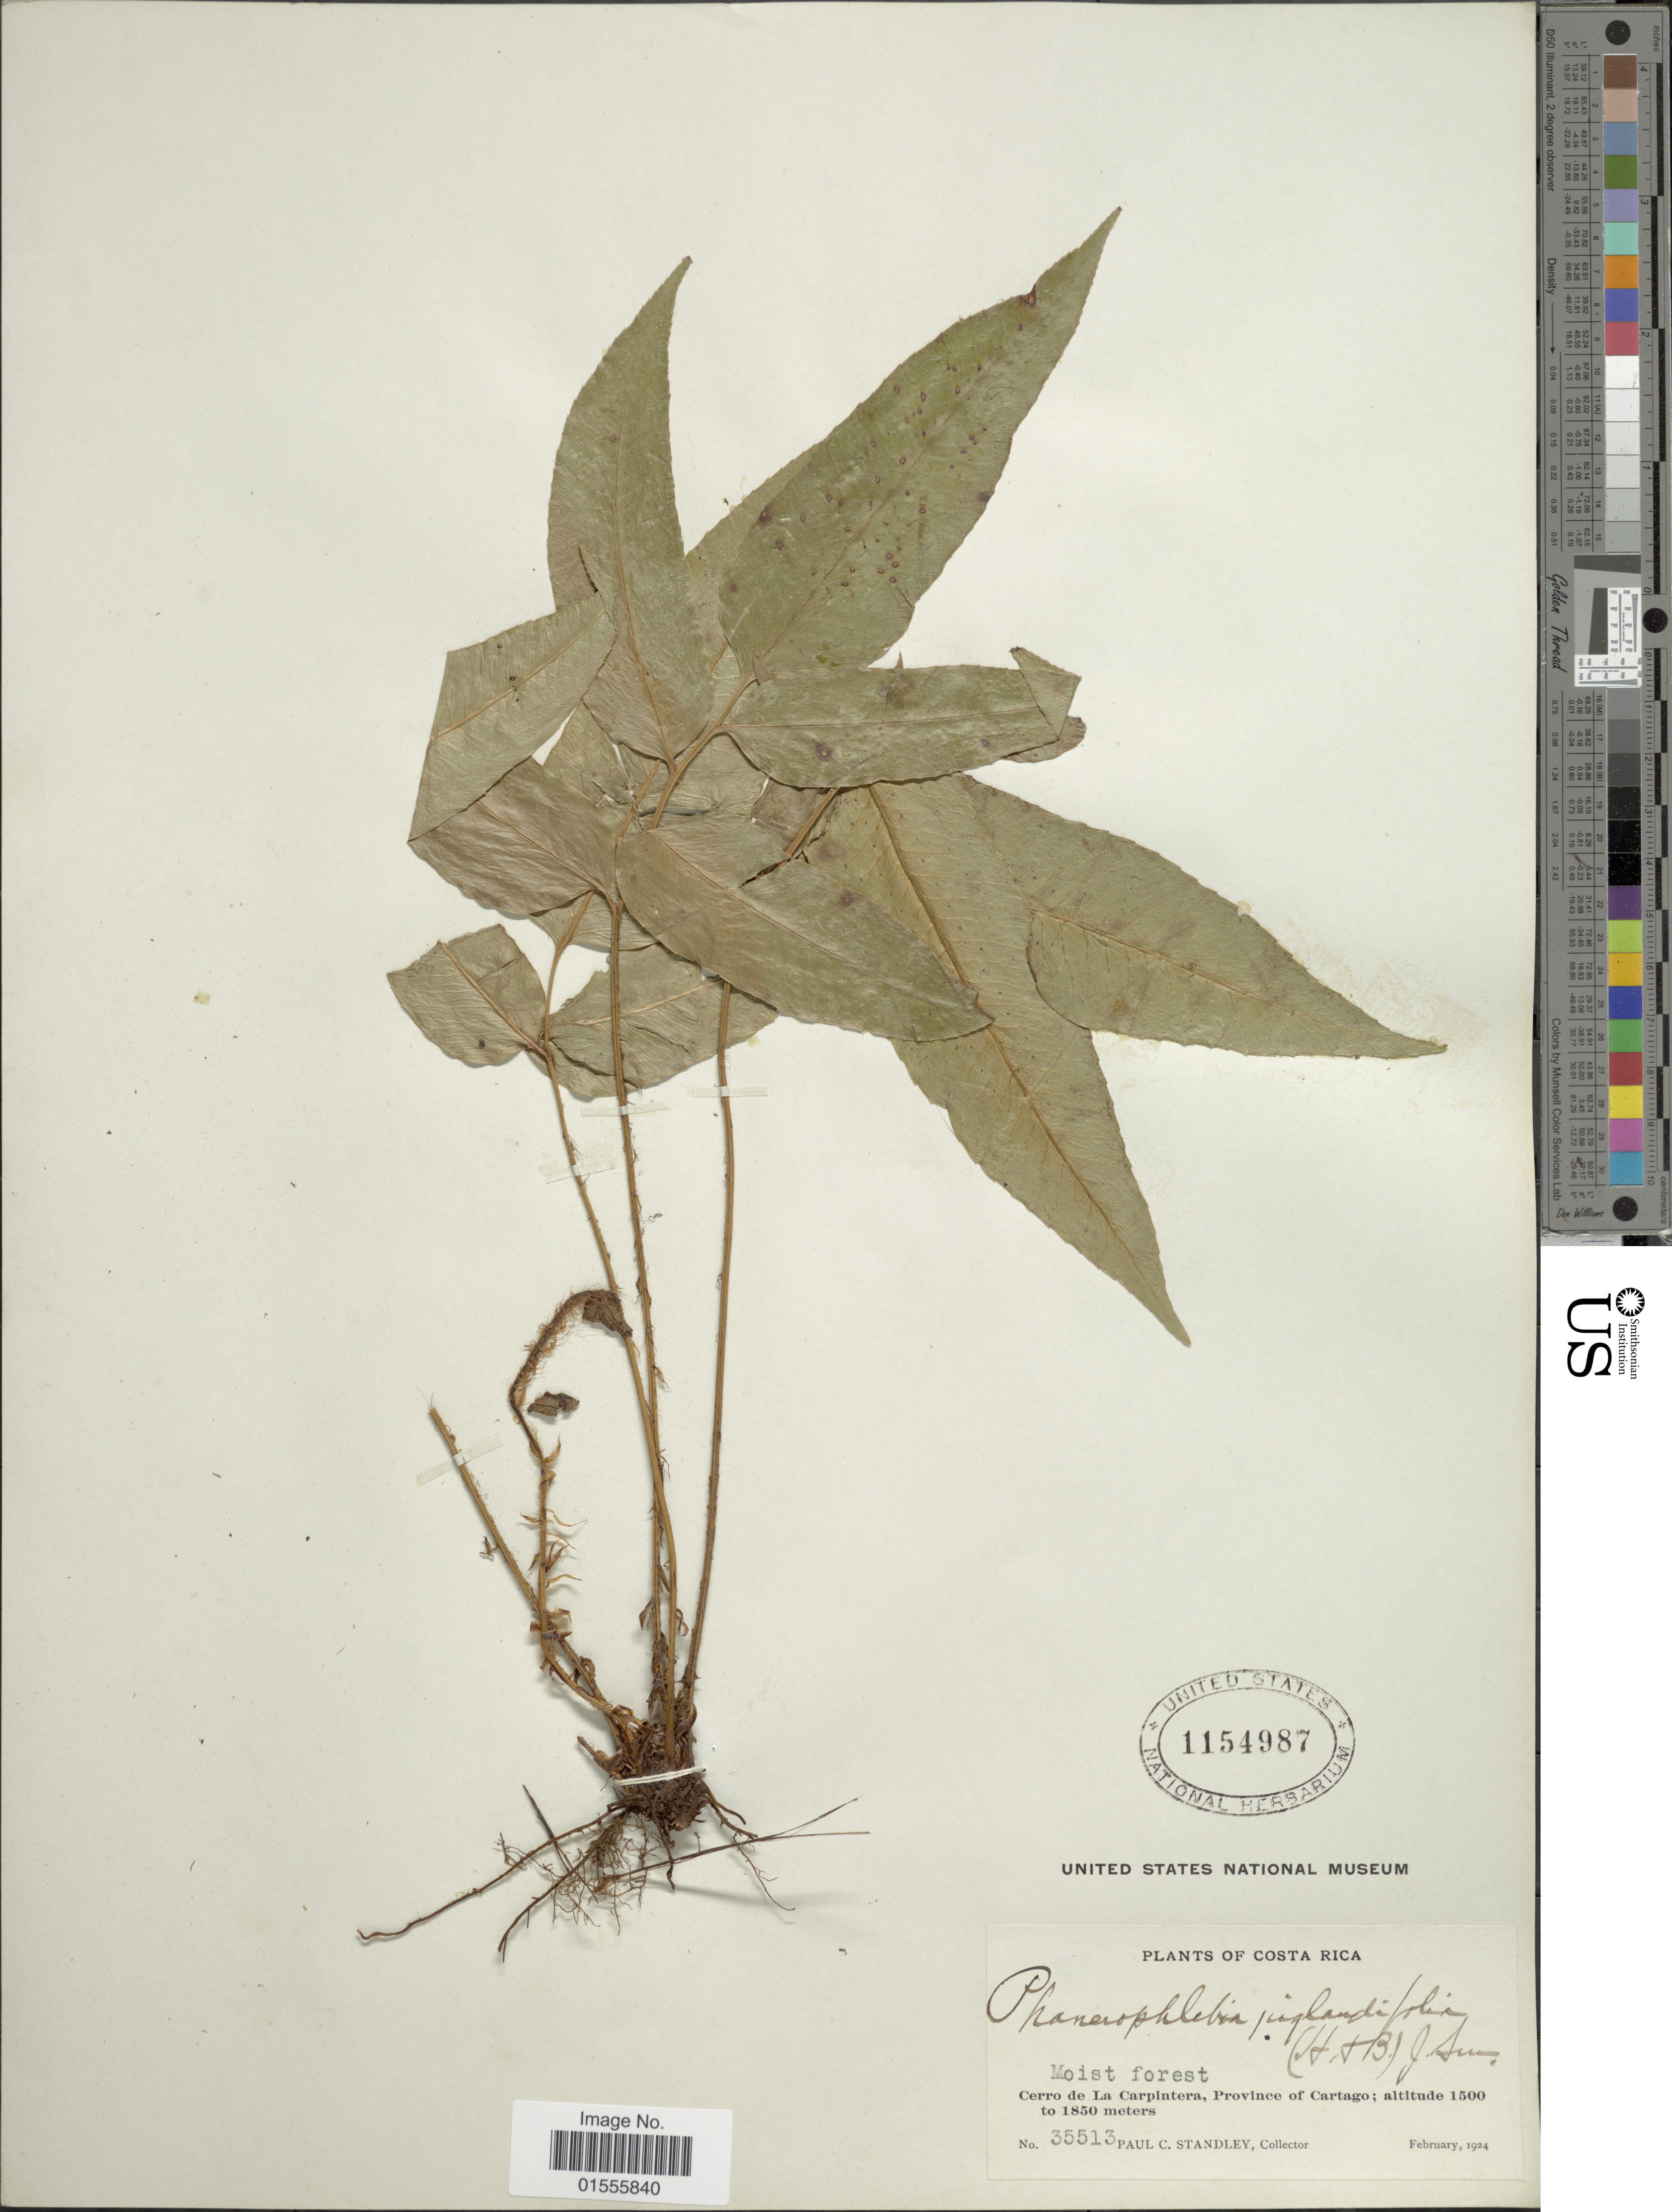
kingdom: Plantae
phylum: Tracheophyta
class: Polypodiopsida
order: Polypodiales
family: Dryopteridaceae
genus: Phanerophlebia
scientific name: Phanerophlebia juglandifolia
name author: (Willd.) J. Sm.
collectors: P. C. Standley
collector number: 35513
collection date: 1924-02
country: Costa Rica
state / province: Cartago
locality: Cerro de La Carpintera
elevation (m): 1500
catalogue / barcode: US 1154987